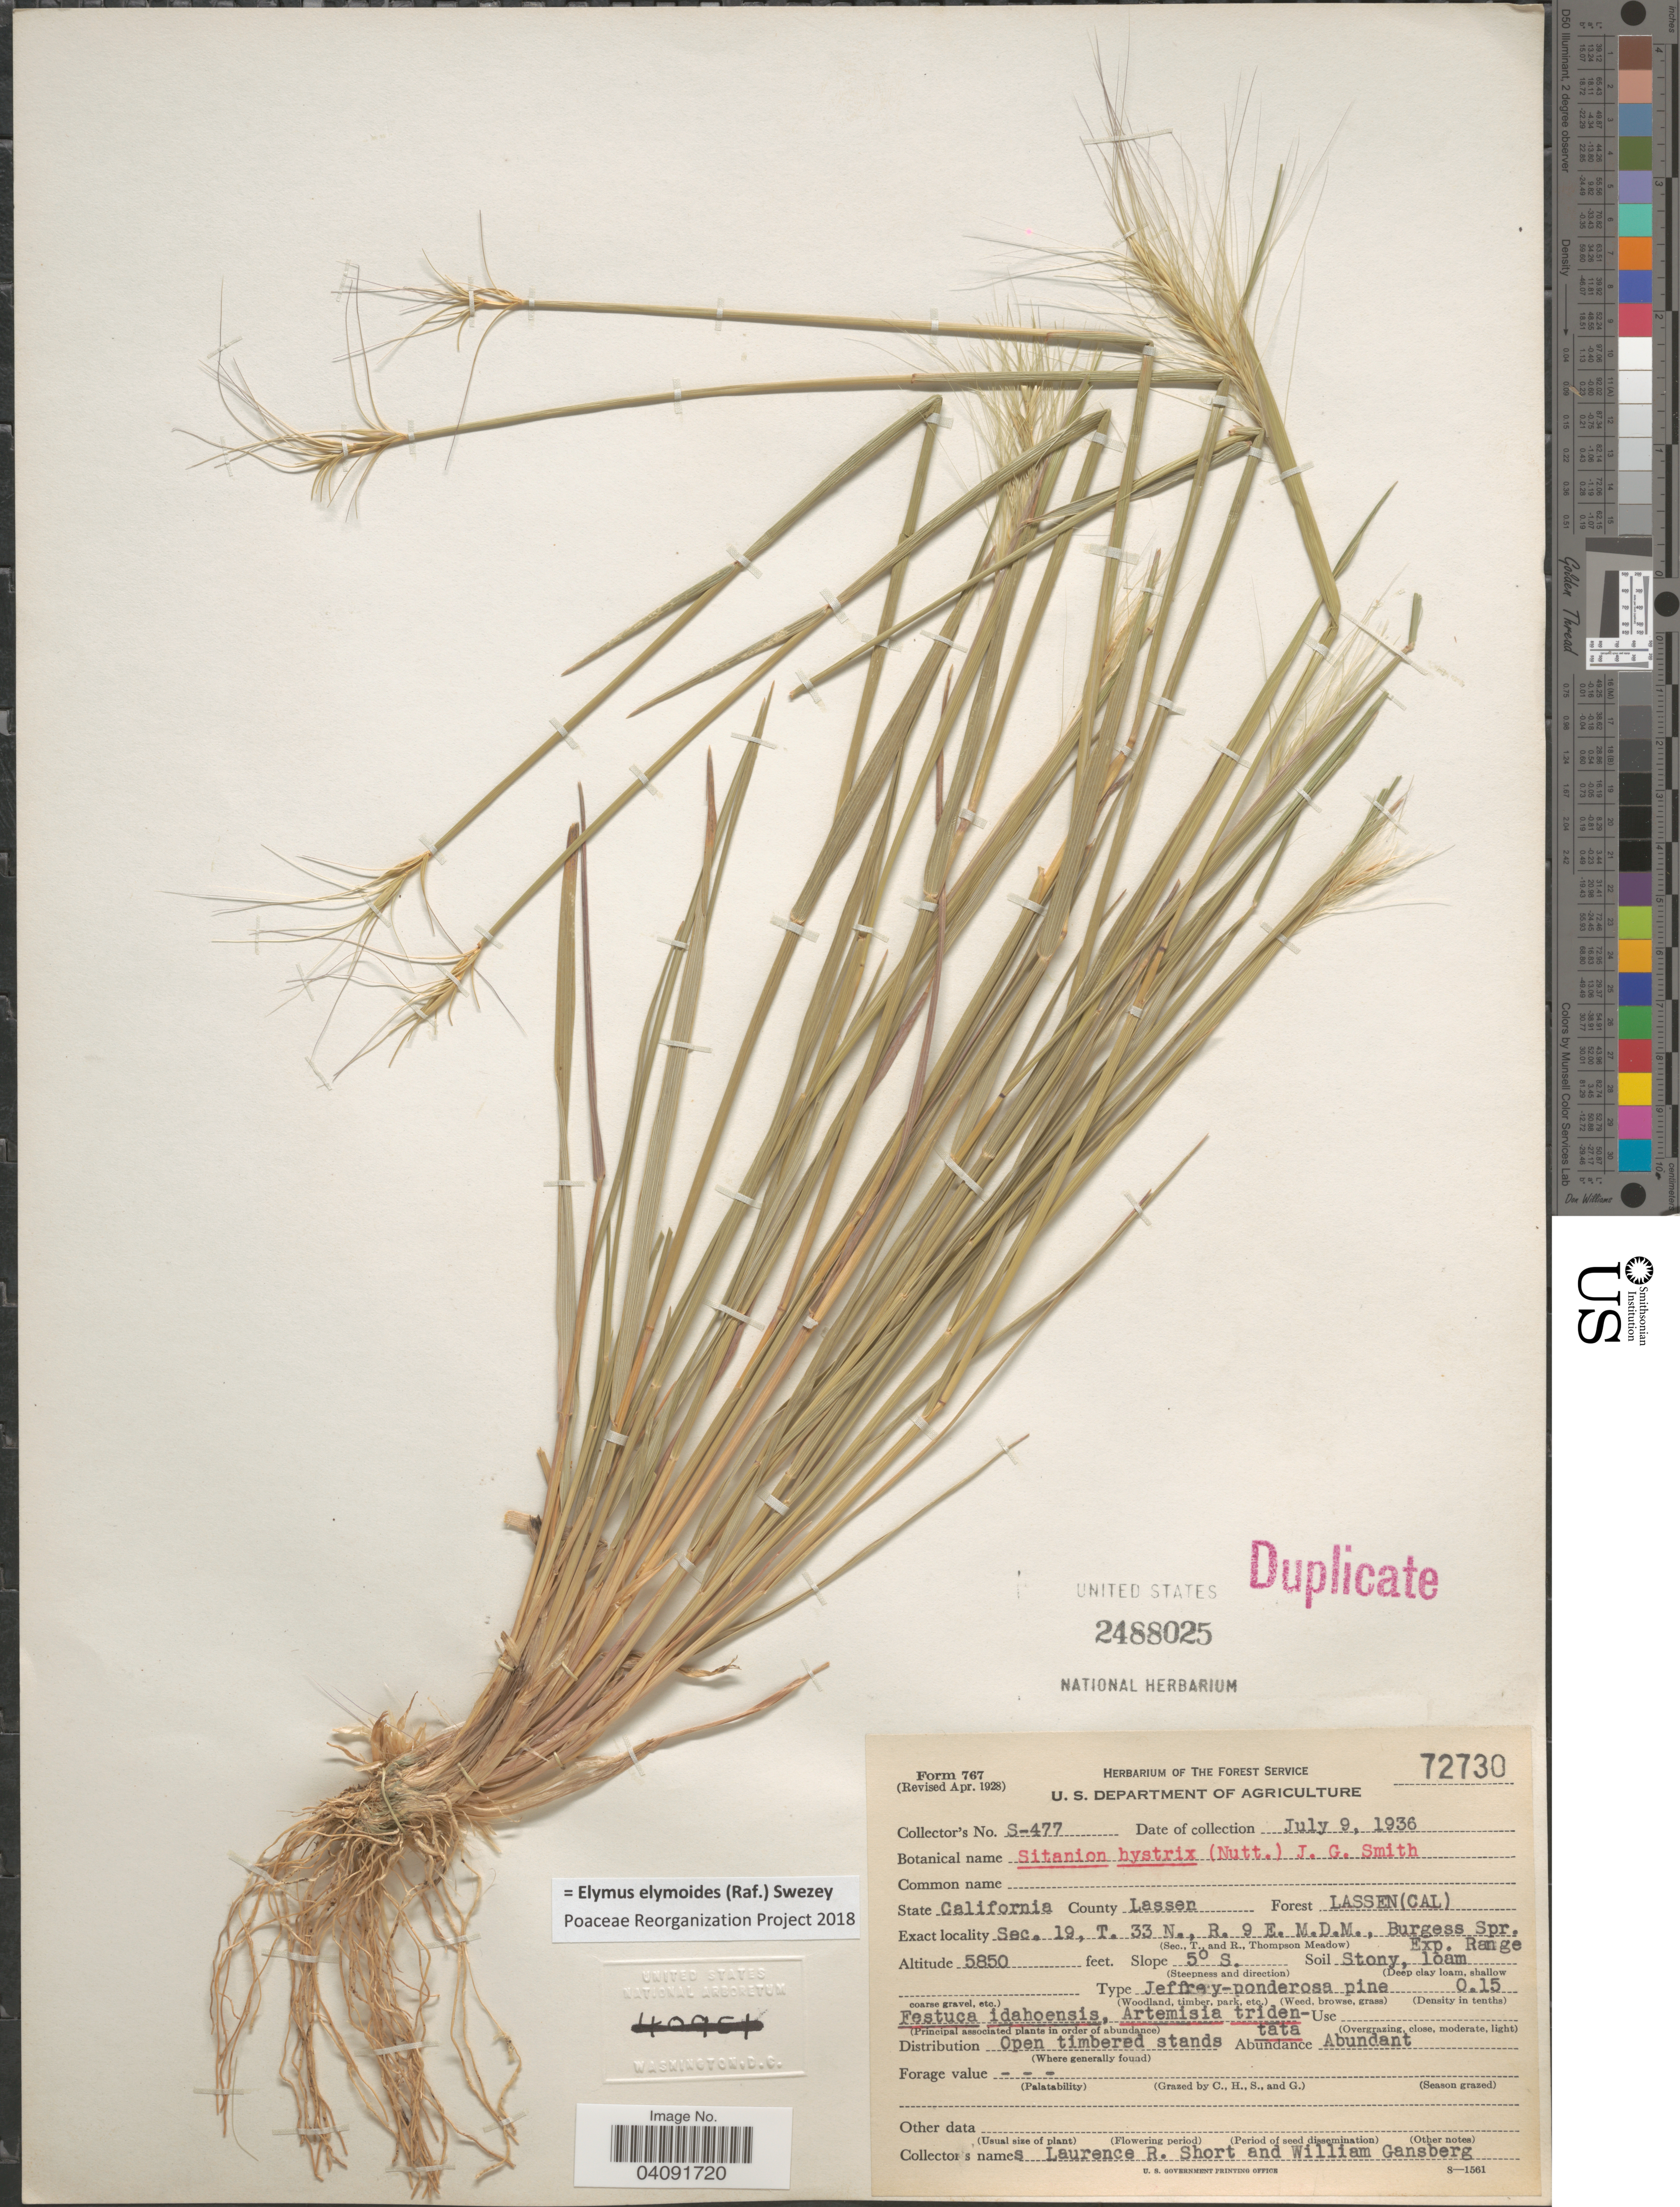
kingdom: Plantae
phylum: Tracheophyta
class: Liliopsida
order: Poales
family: Poaceae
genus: Elymus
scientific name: Elymus elymoides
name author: (Raf.) Swezey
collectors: L. Short & W. Gansberg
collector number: S-477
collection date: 1936-07-09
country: United States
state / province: California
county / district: Lassen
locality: County Lassen. Forest Lassen. Sec. 19, T. 33 N., R. 9 E. M.D.M., Burgess Spr. Exp. Range. Slope 5º S.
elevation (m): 1783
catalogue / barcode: US 2488025